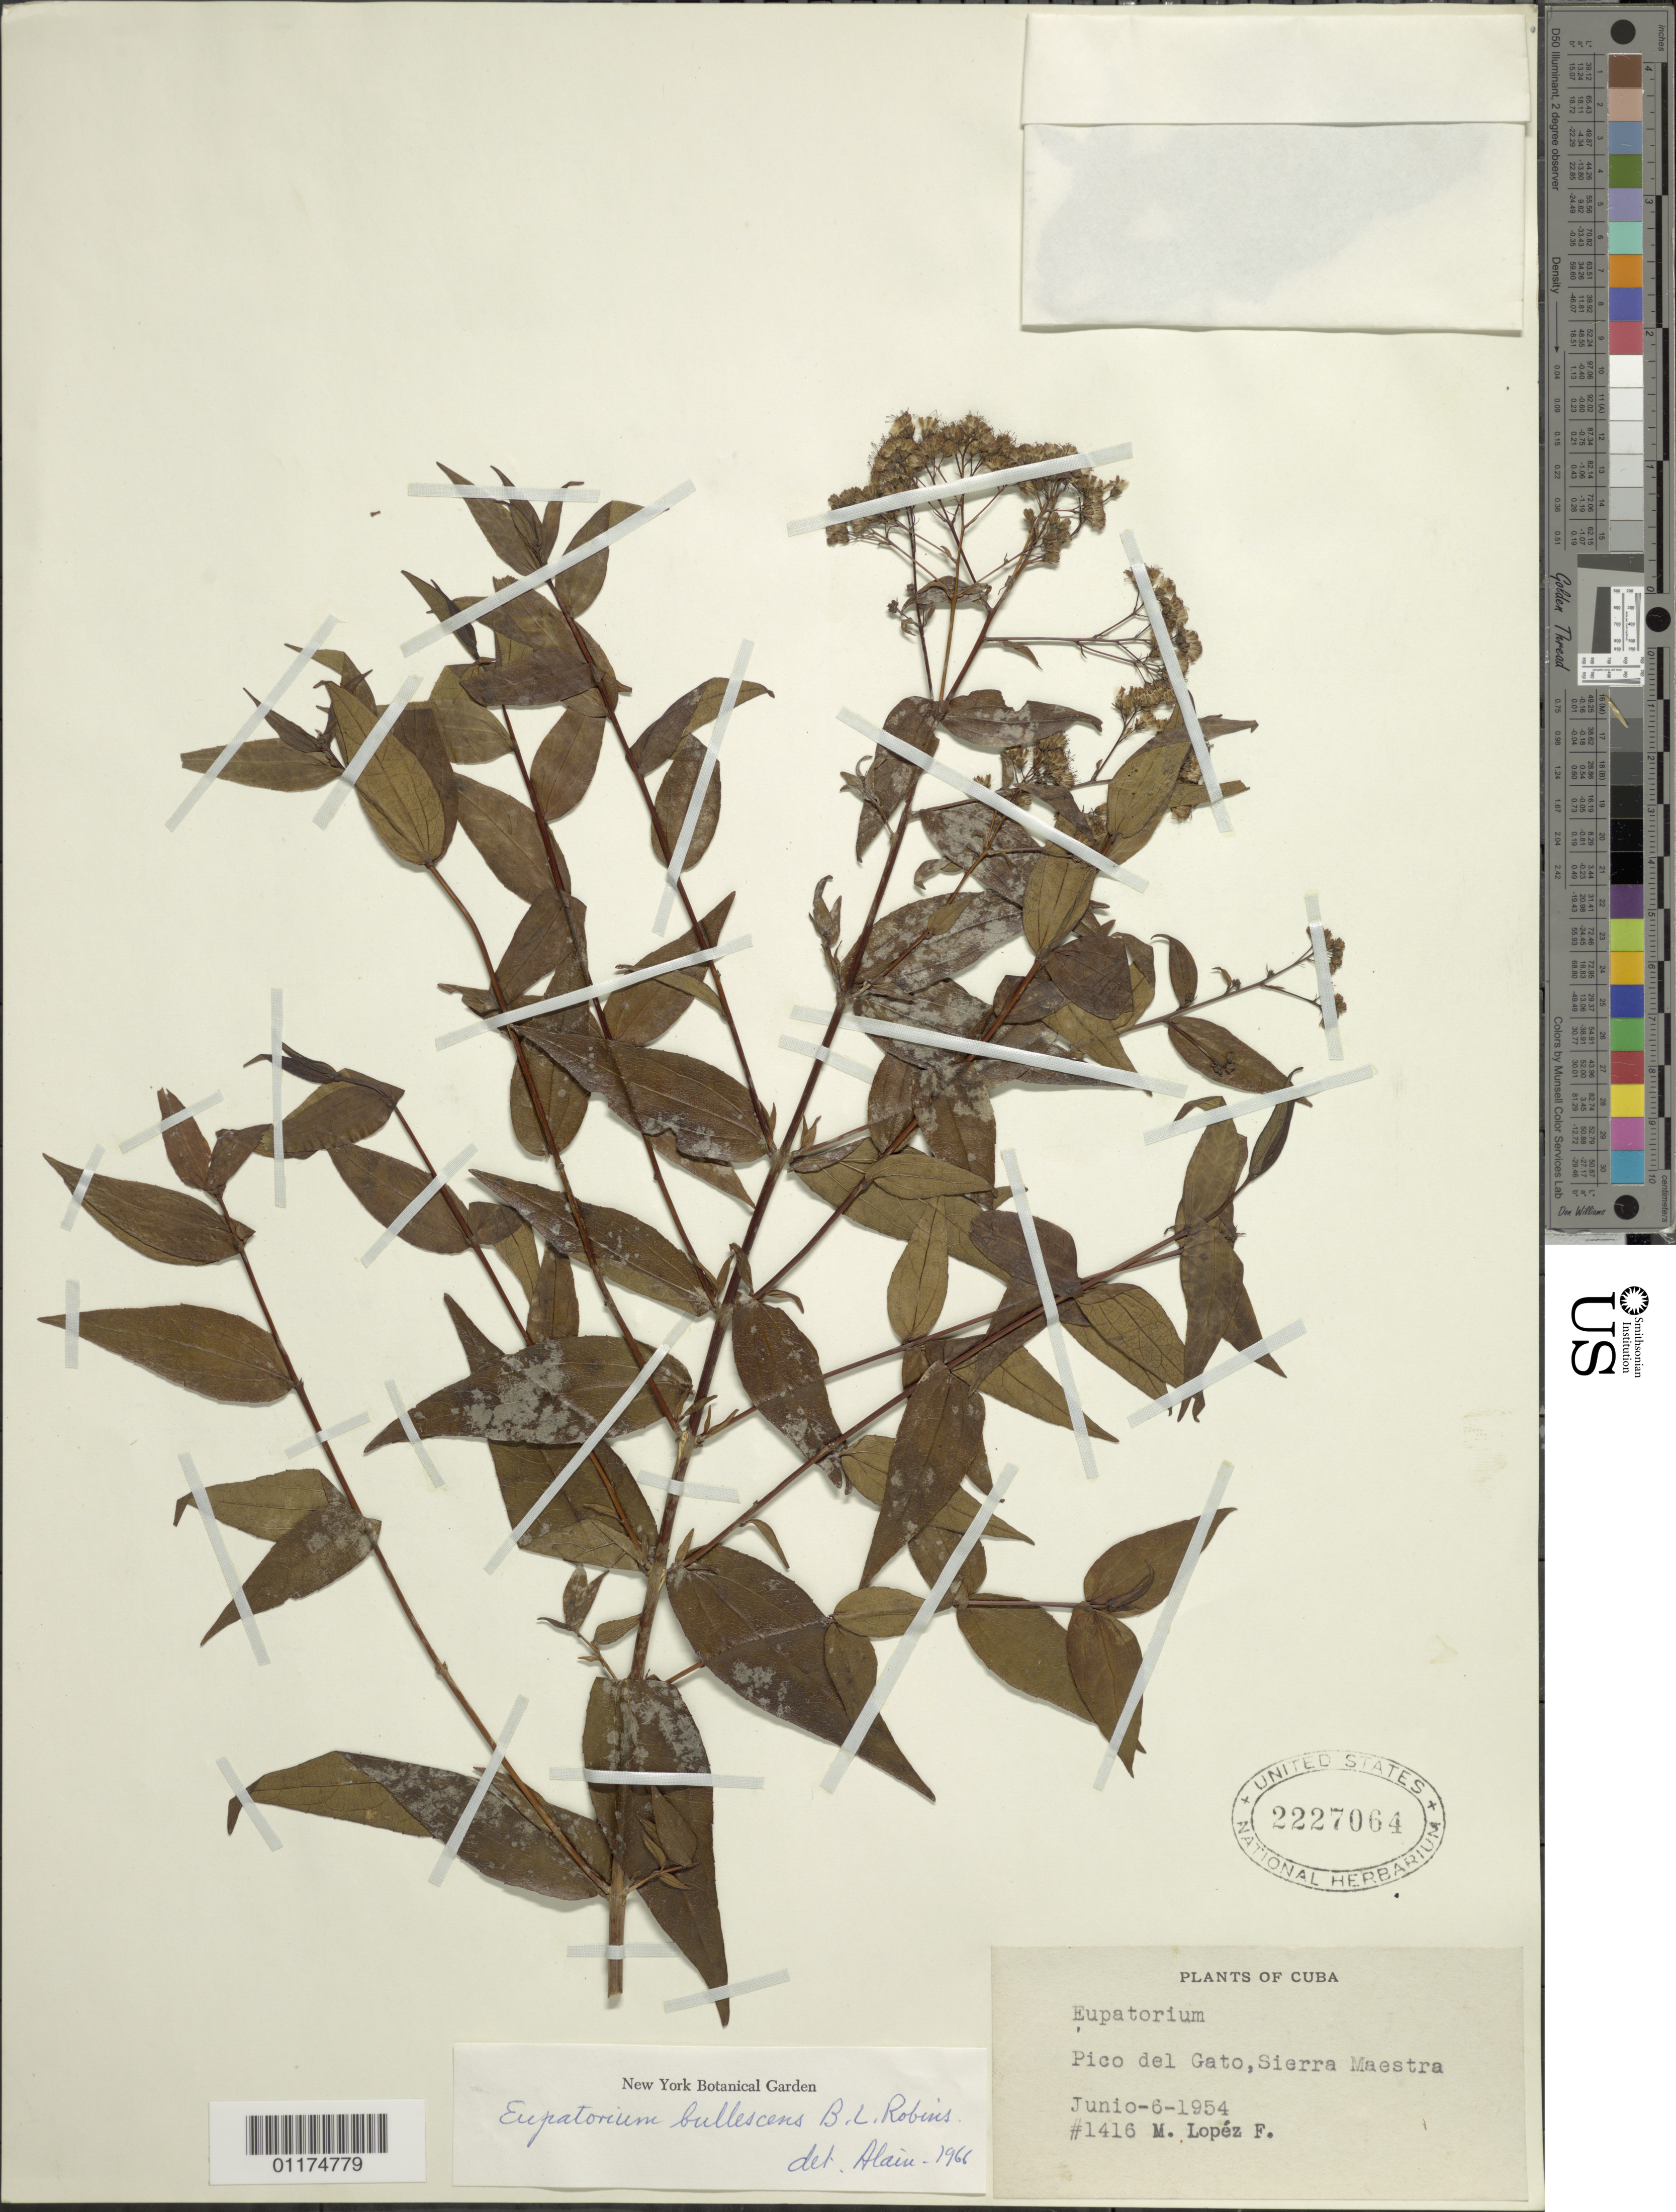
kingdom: Plantae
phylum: Tracheophyta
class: Magnoliopsida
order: Asterales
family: Asteraceae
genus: Koanophyllon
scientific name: Koanophyllon bullescens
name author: (B.L. Rob.) R.M. King & H. Rob.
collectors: M. López Figueiras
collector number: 1416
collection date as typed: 06 Jun 1954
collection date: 1954-06-06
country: Cuba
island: Cuba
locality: Pico del Gato, Sierra Maestra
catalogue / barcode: US 2227064